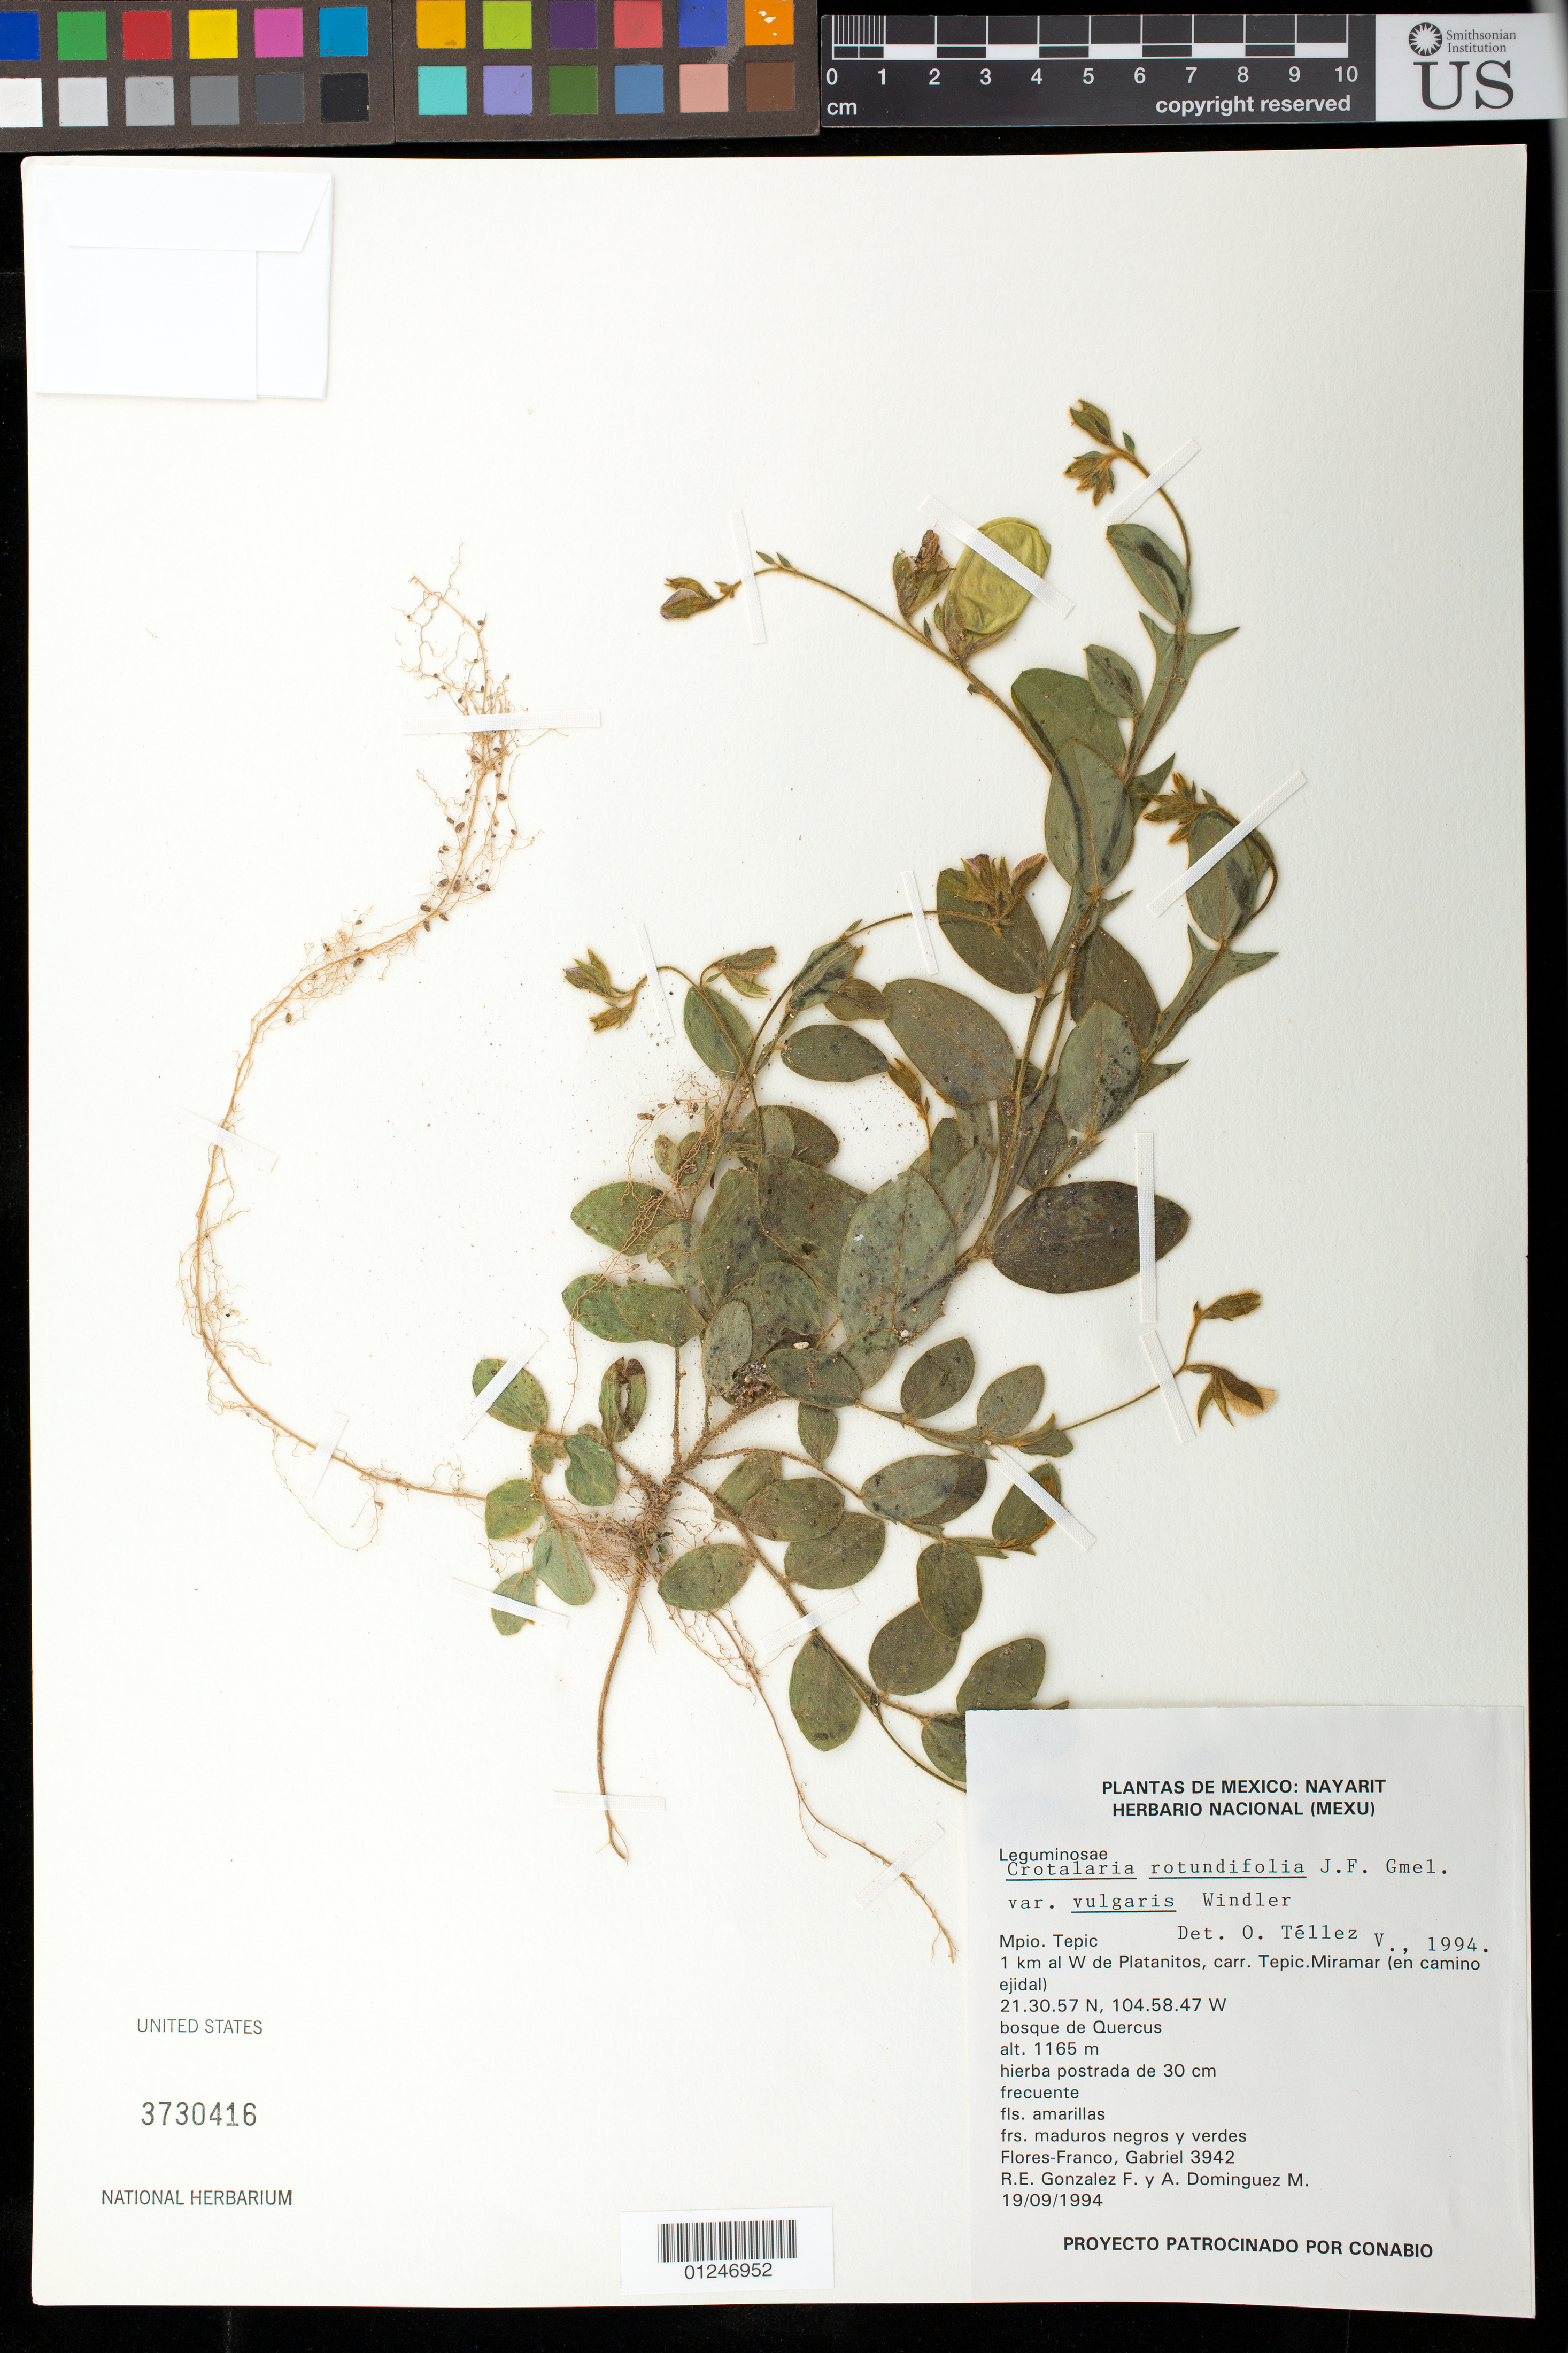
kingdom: Plantae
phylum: Tracheophyta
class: Magnoliopsida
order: Fabales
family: Fabaceae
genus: Crotalaria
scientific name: Crotalaria rotundifolia var. vulgaris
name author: Windler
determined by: Téllez V., Oswaldo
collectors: G. Flores F., R. E. Gonzalez F. & A. Dominguez M.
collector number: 3942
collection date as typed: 19 Sep 1994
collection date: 1994-09-19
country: Mexico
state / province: Nayarit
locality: Mpio Tepic. 1 km al W de Plantanitos, carr. Tepic. Marimar.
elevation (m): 1165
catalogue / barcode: US 3730416